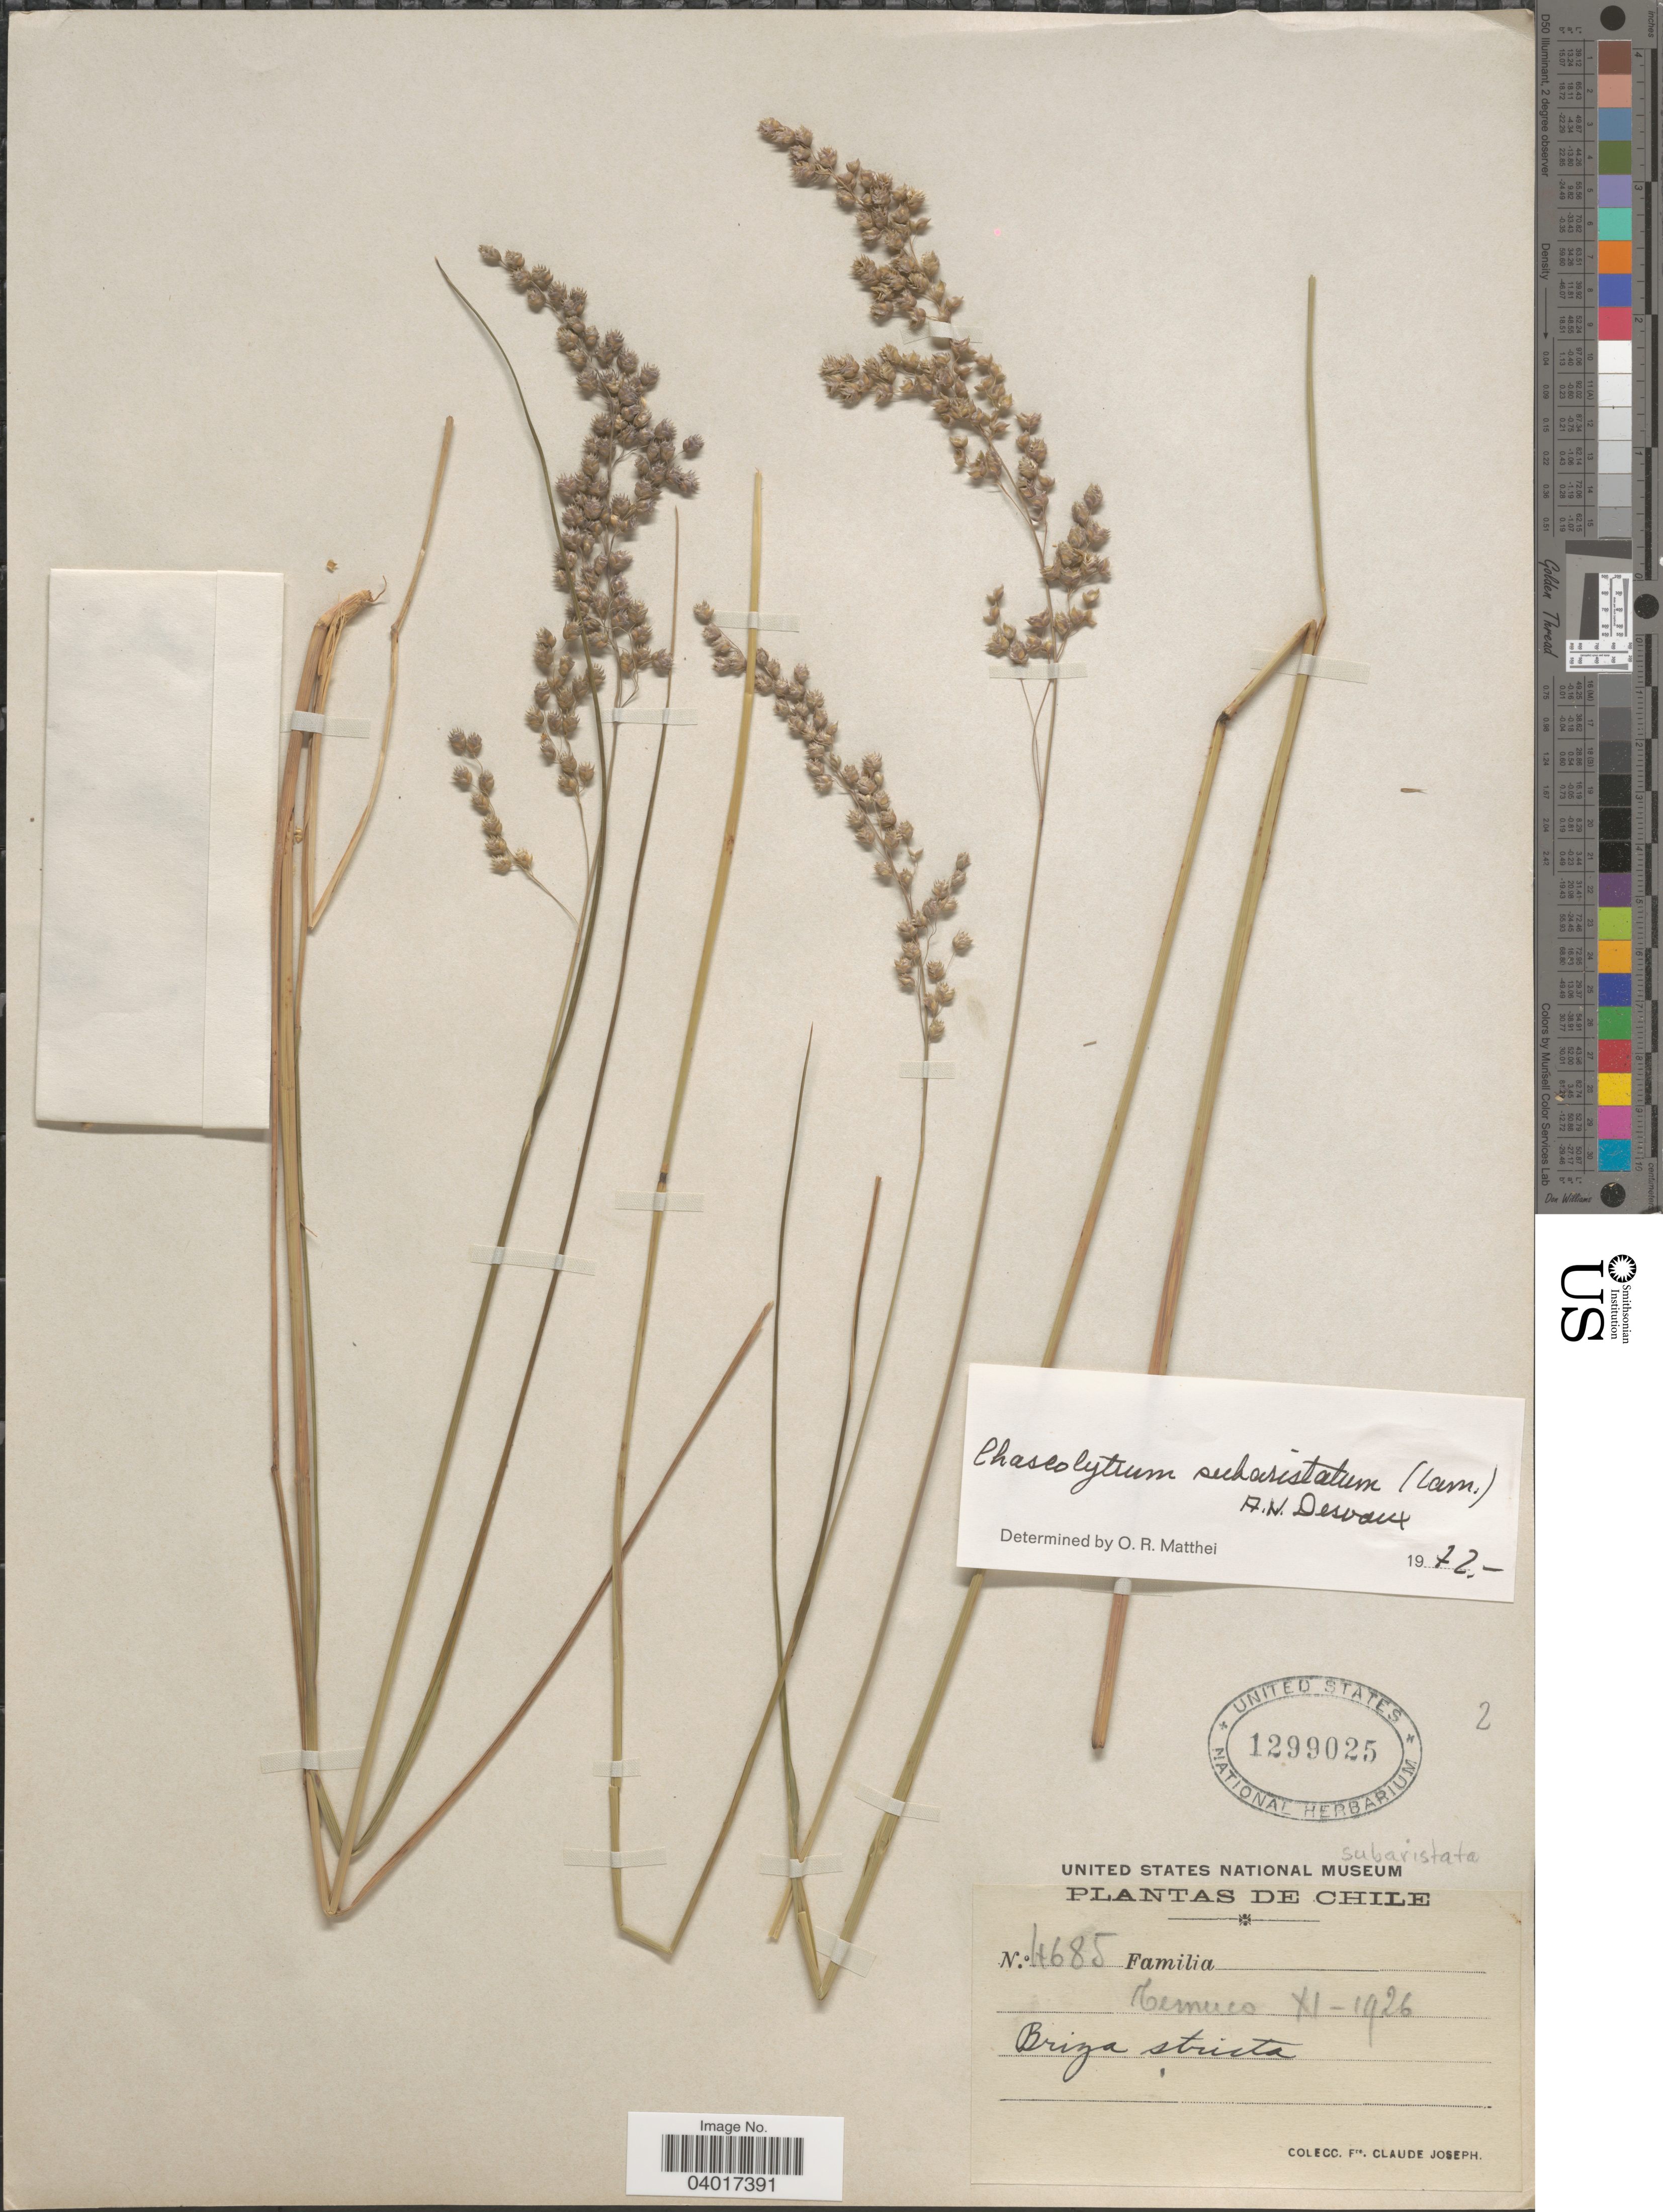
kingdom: Plantae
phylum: Tracheophyta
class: Liliopsida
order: Poales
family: Poaceae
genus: Chascolytrum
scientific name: Chascolytrum subaristatum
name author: (Lam.) Desv.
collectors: Bro. Claude-Joseph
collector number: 4685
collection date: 1926-11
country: Chile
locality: Temuco.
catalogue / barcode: US 1299025